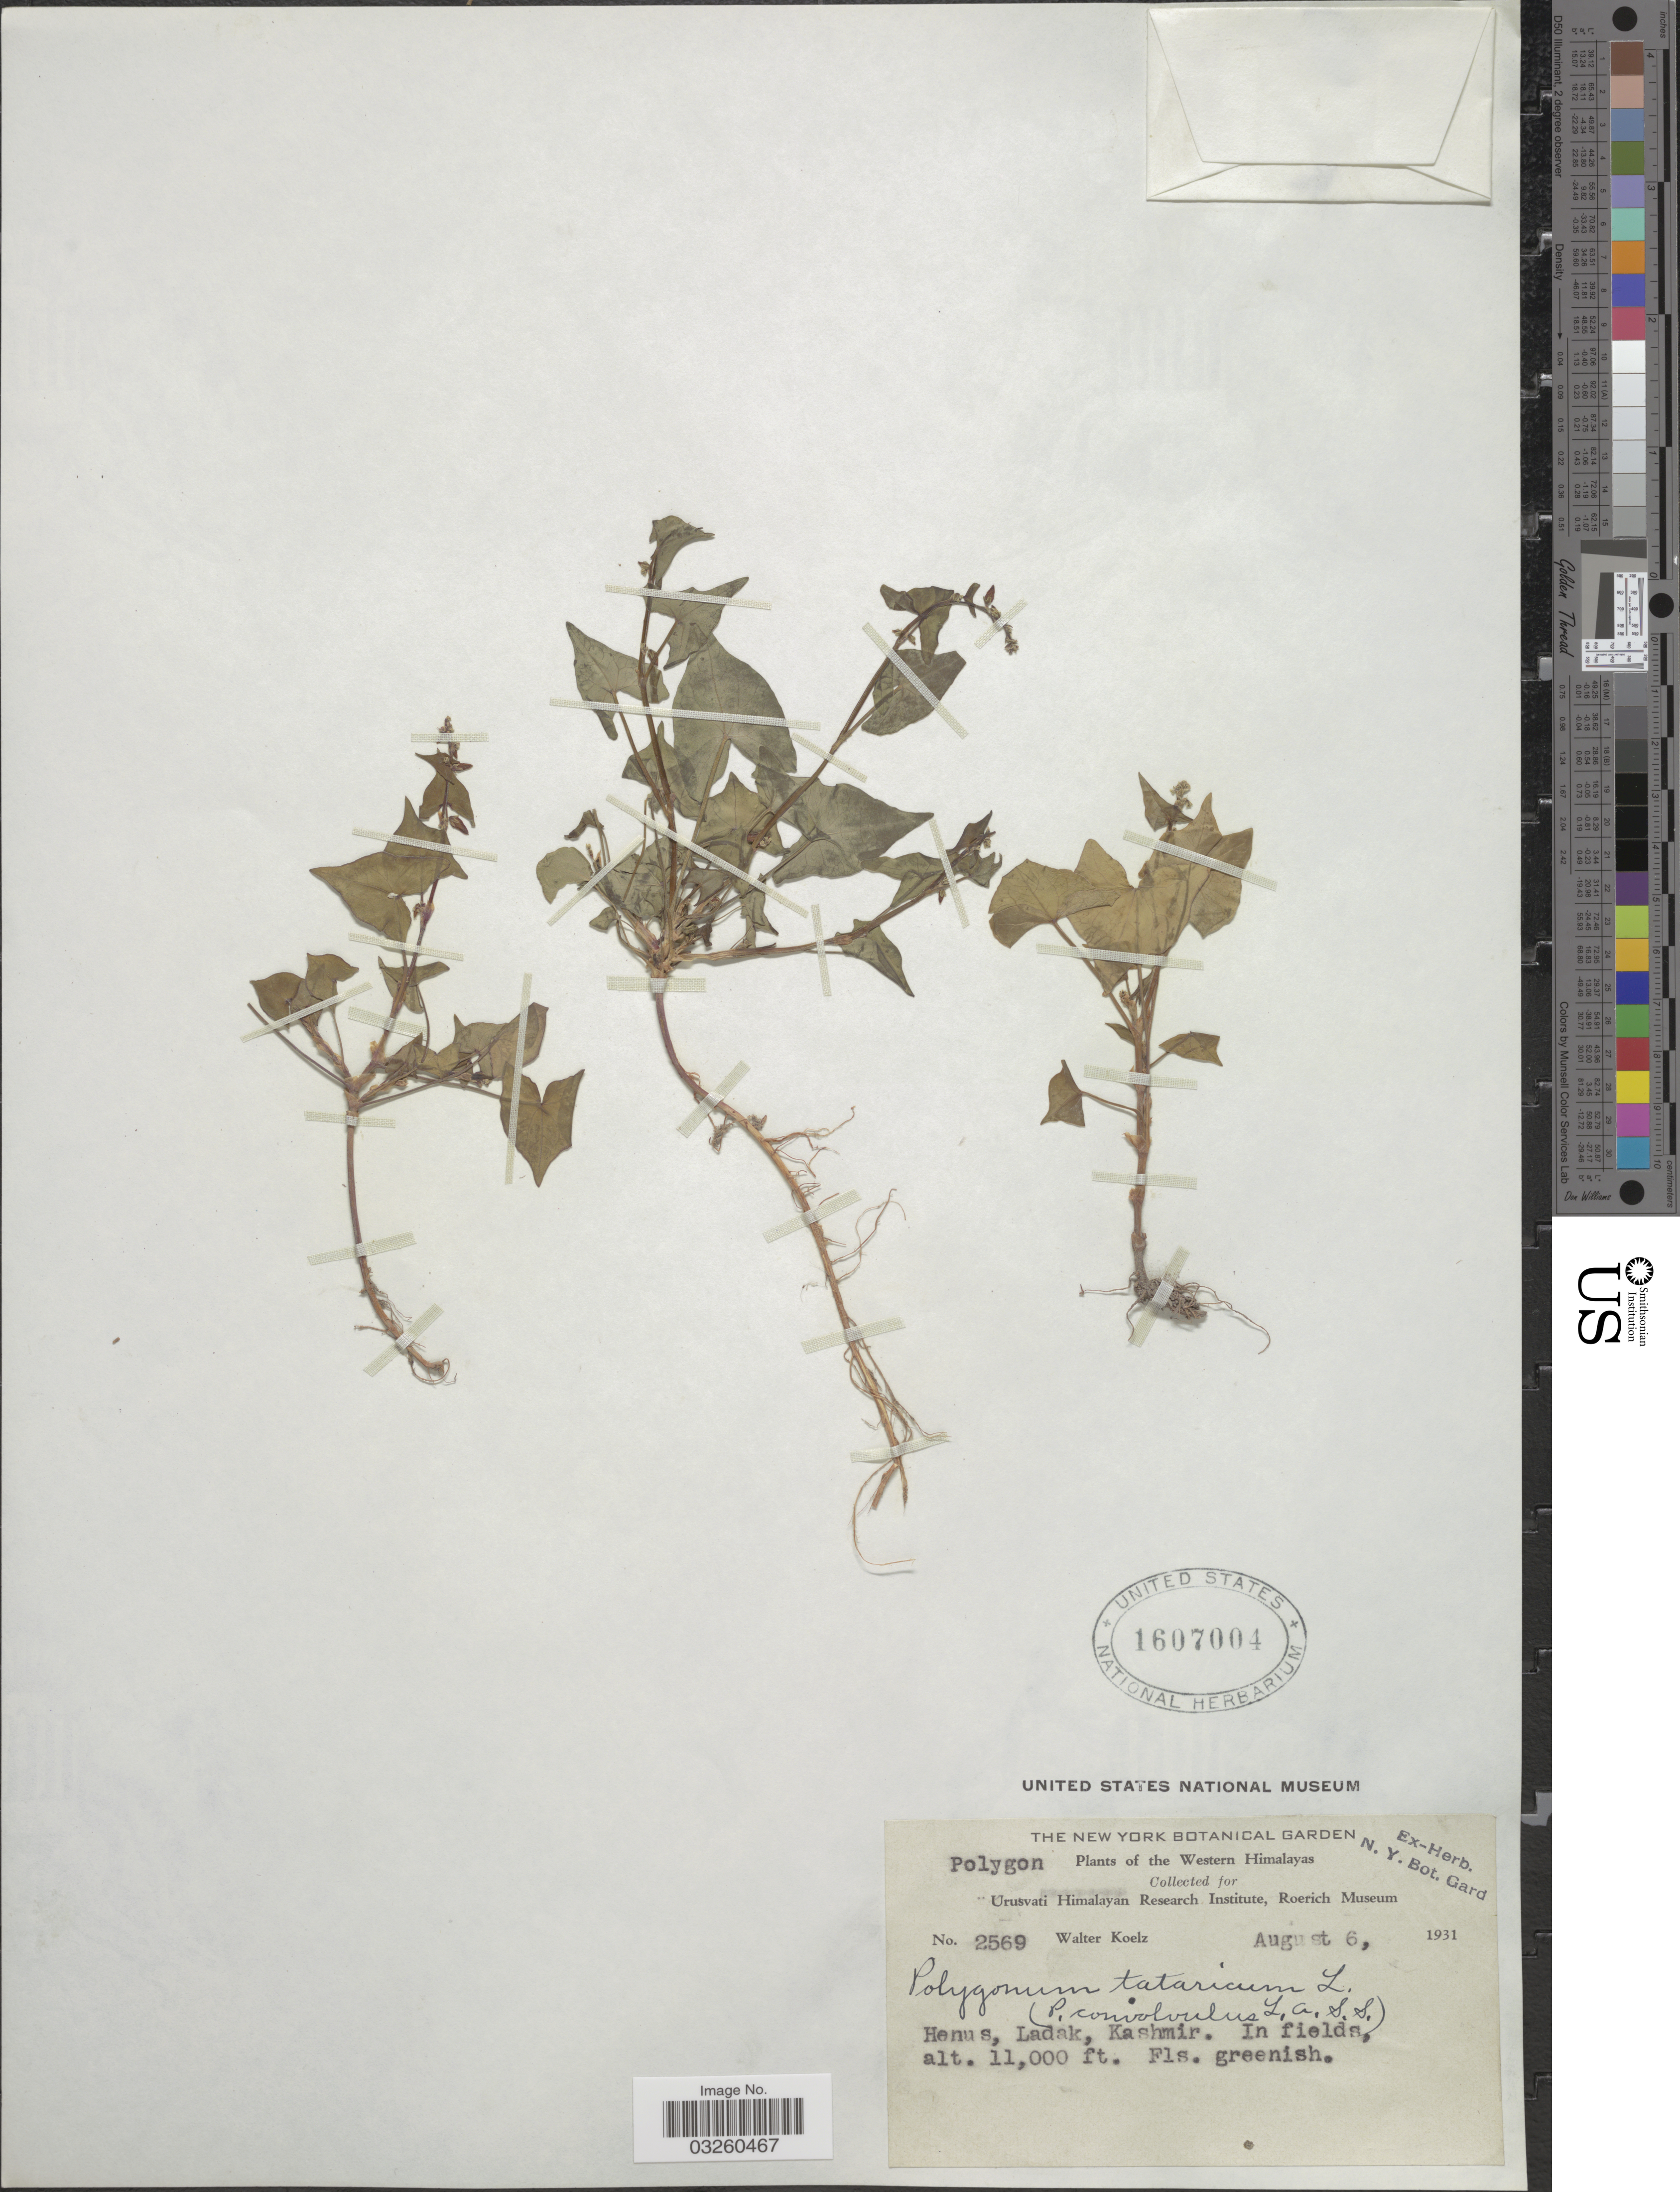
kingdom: Plantae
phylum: Tracheophyta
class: Magnoliopsida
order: Caryophyllales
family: Polygonaceae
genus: Fagopyrum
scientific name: Fagopyrum tataricum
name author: (L.) Gaertn.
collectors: W. N. Koelz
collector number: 2569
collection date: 1931-08-06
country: India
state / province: Ladakh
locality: Western Himalayas. Henus, Ladak, Kashmir.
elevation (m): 3353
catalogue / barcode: US 1607004